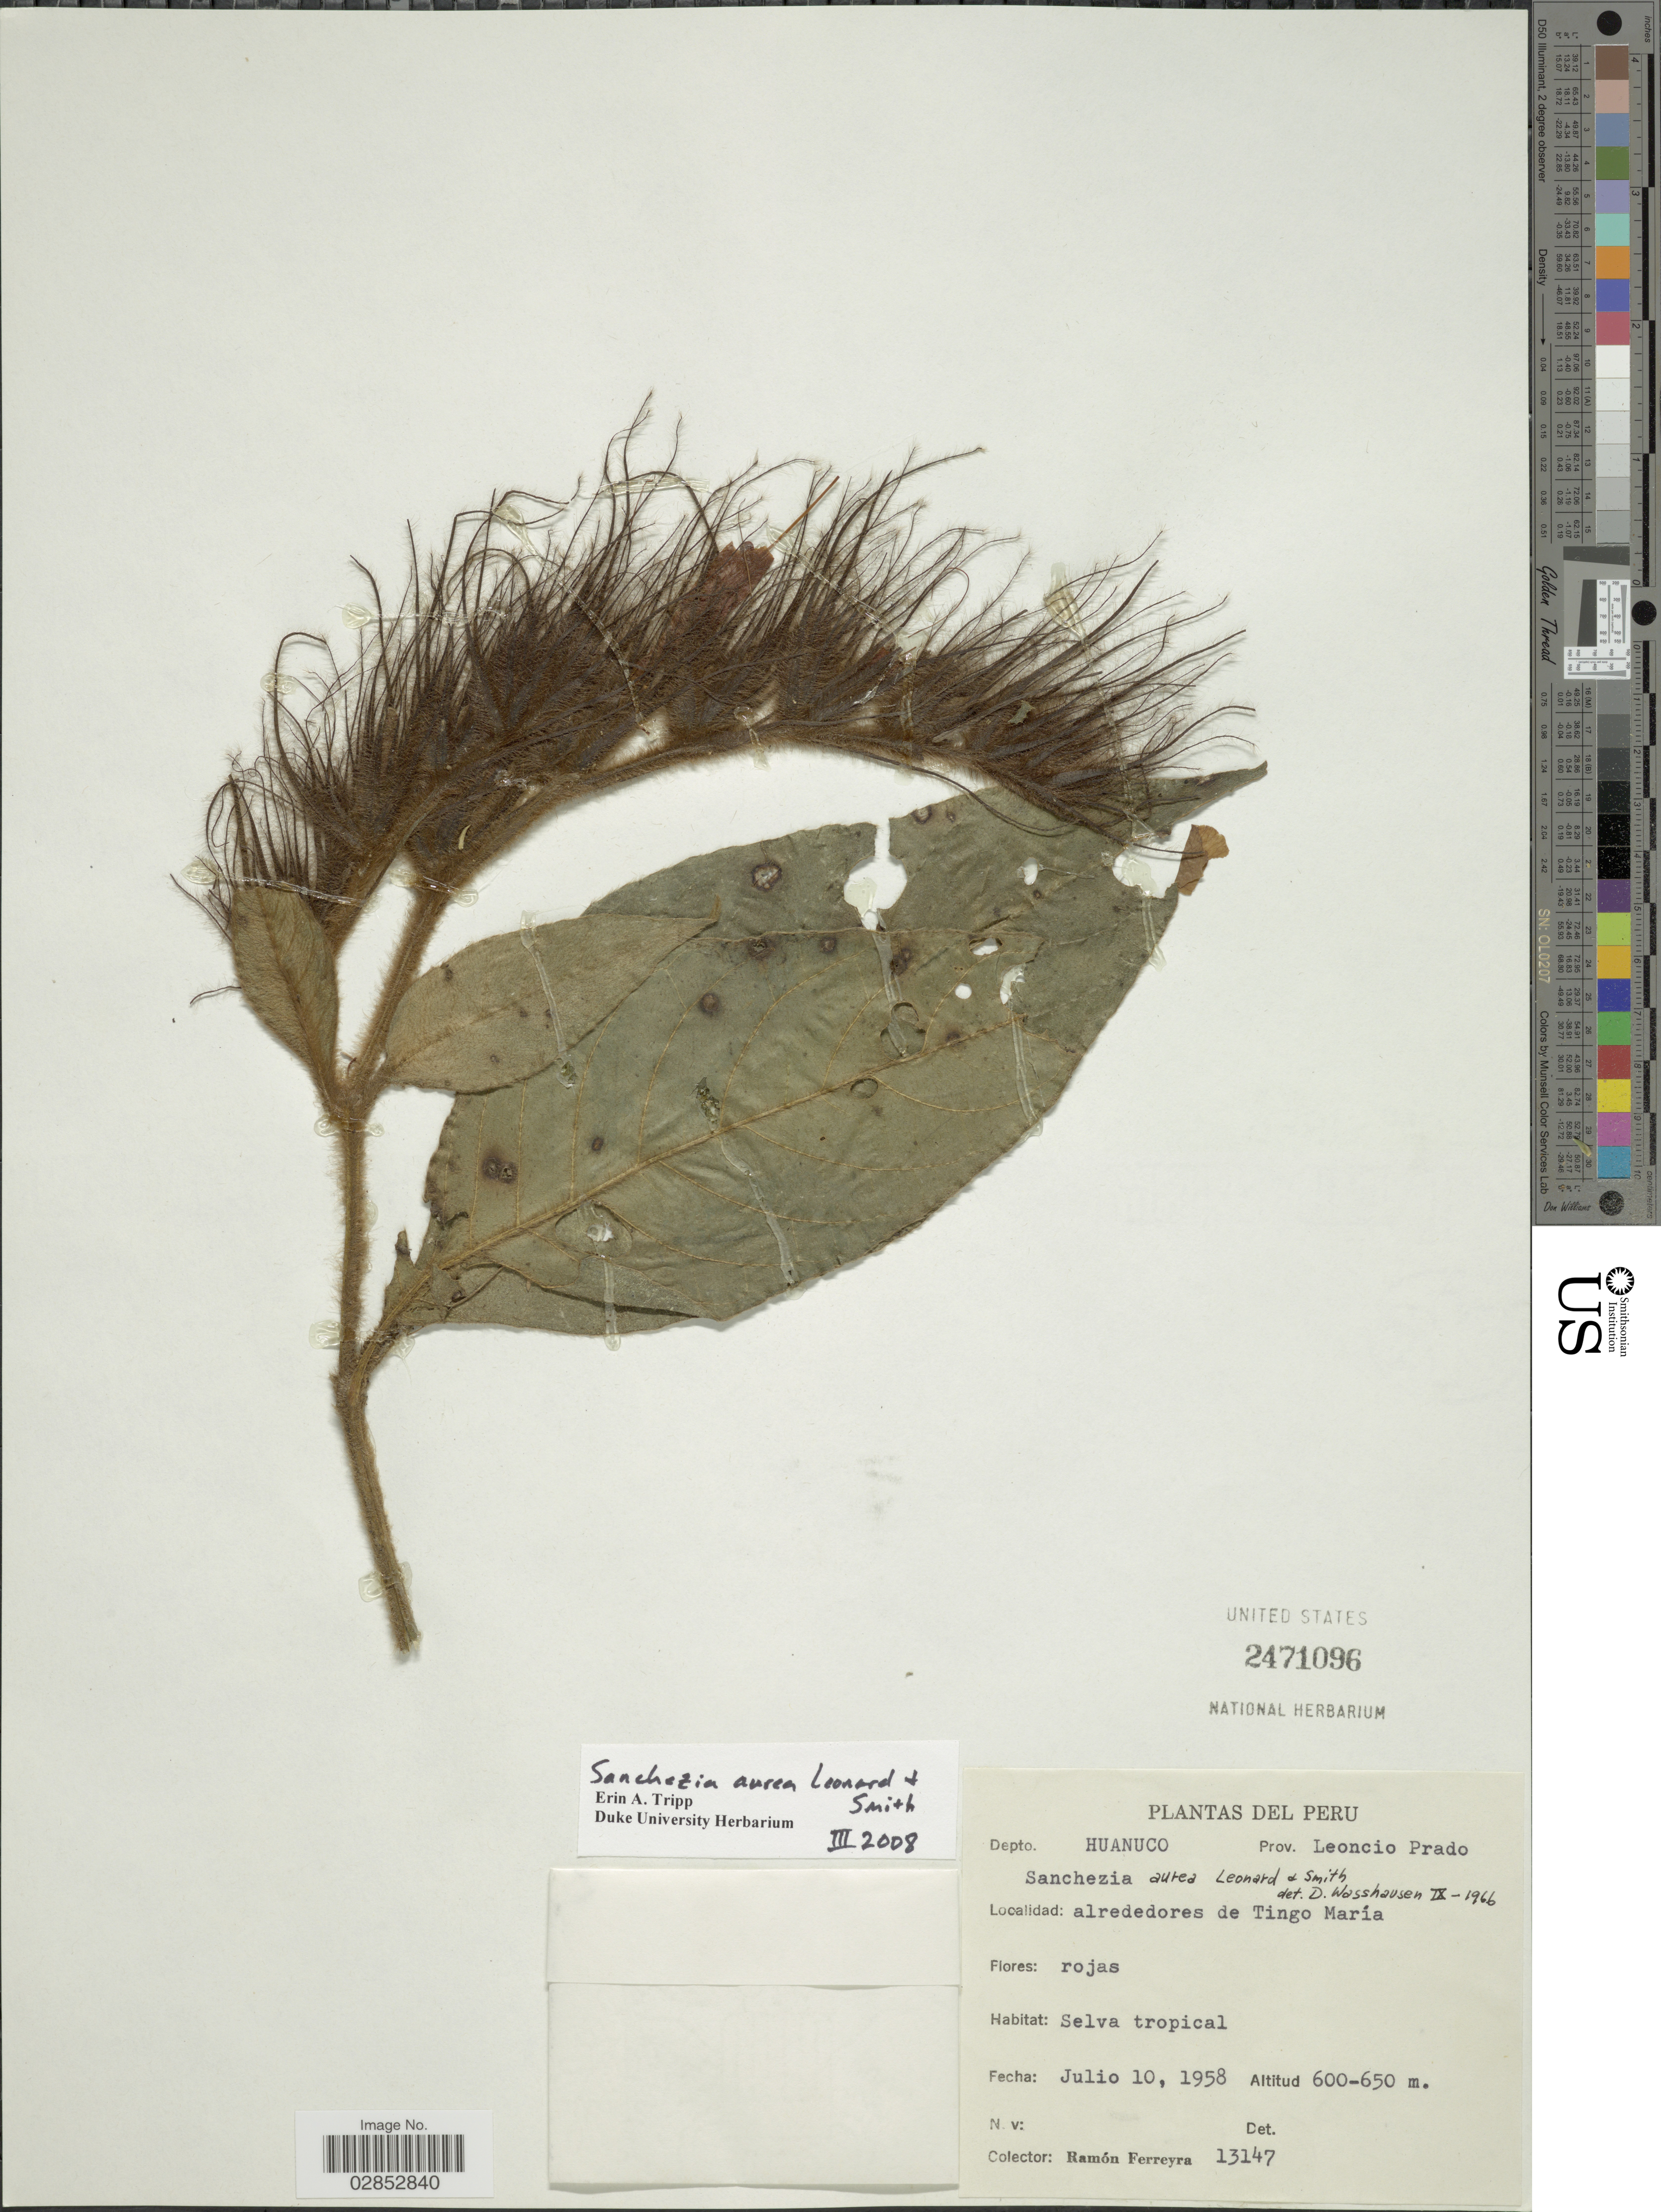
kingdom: Plantae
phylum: Tracheophyta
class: Magnoliopsida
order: Lamiales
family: Acanthaceae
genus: Sanchezia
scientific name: Sanchezia aurea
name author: Leonard & L.B. Sm.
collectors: R. A. Ferreyra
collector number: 13147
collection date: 1958-07-10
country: Peru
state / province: Huánuco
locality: Depto. Huanuco. Prov. Leoncio Prado. Alrededores de Tingo María.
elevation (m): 600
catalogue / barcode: US 2471096